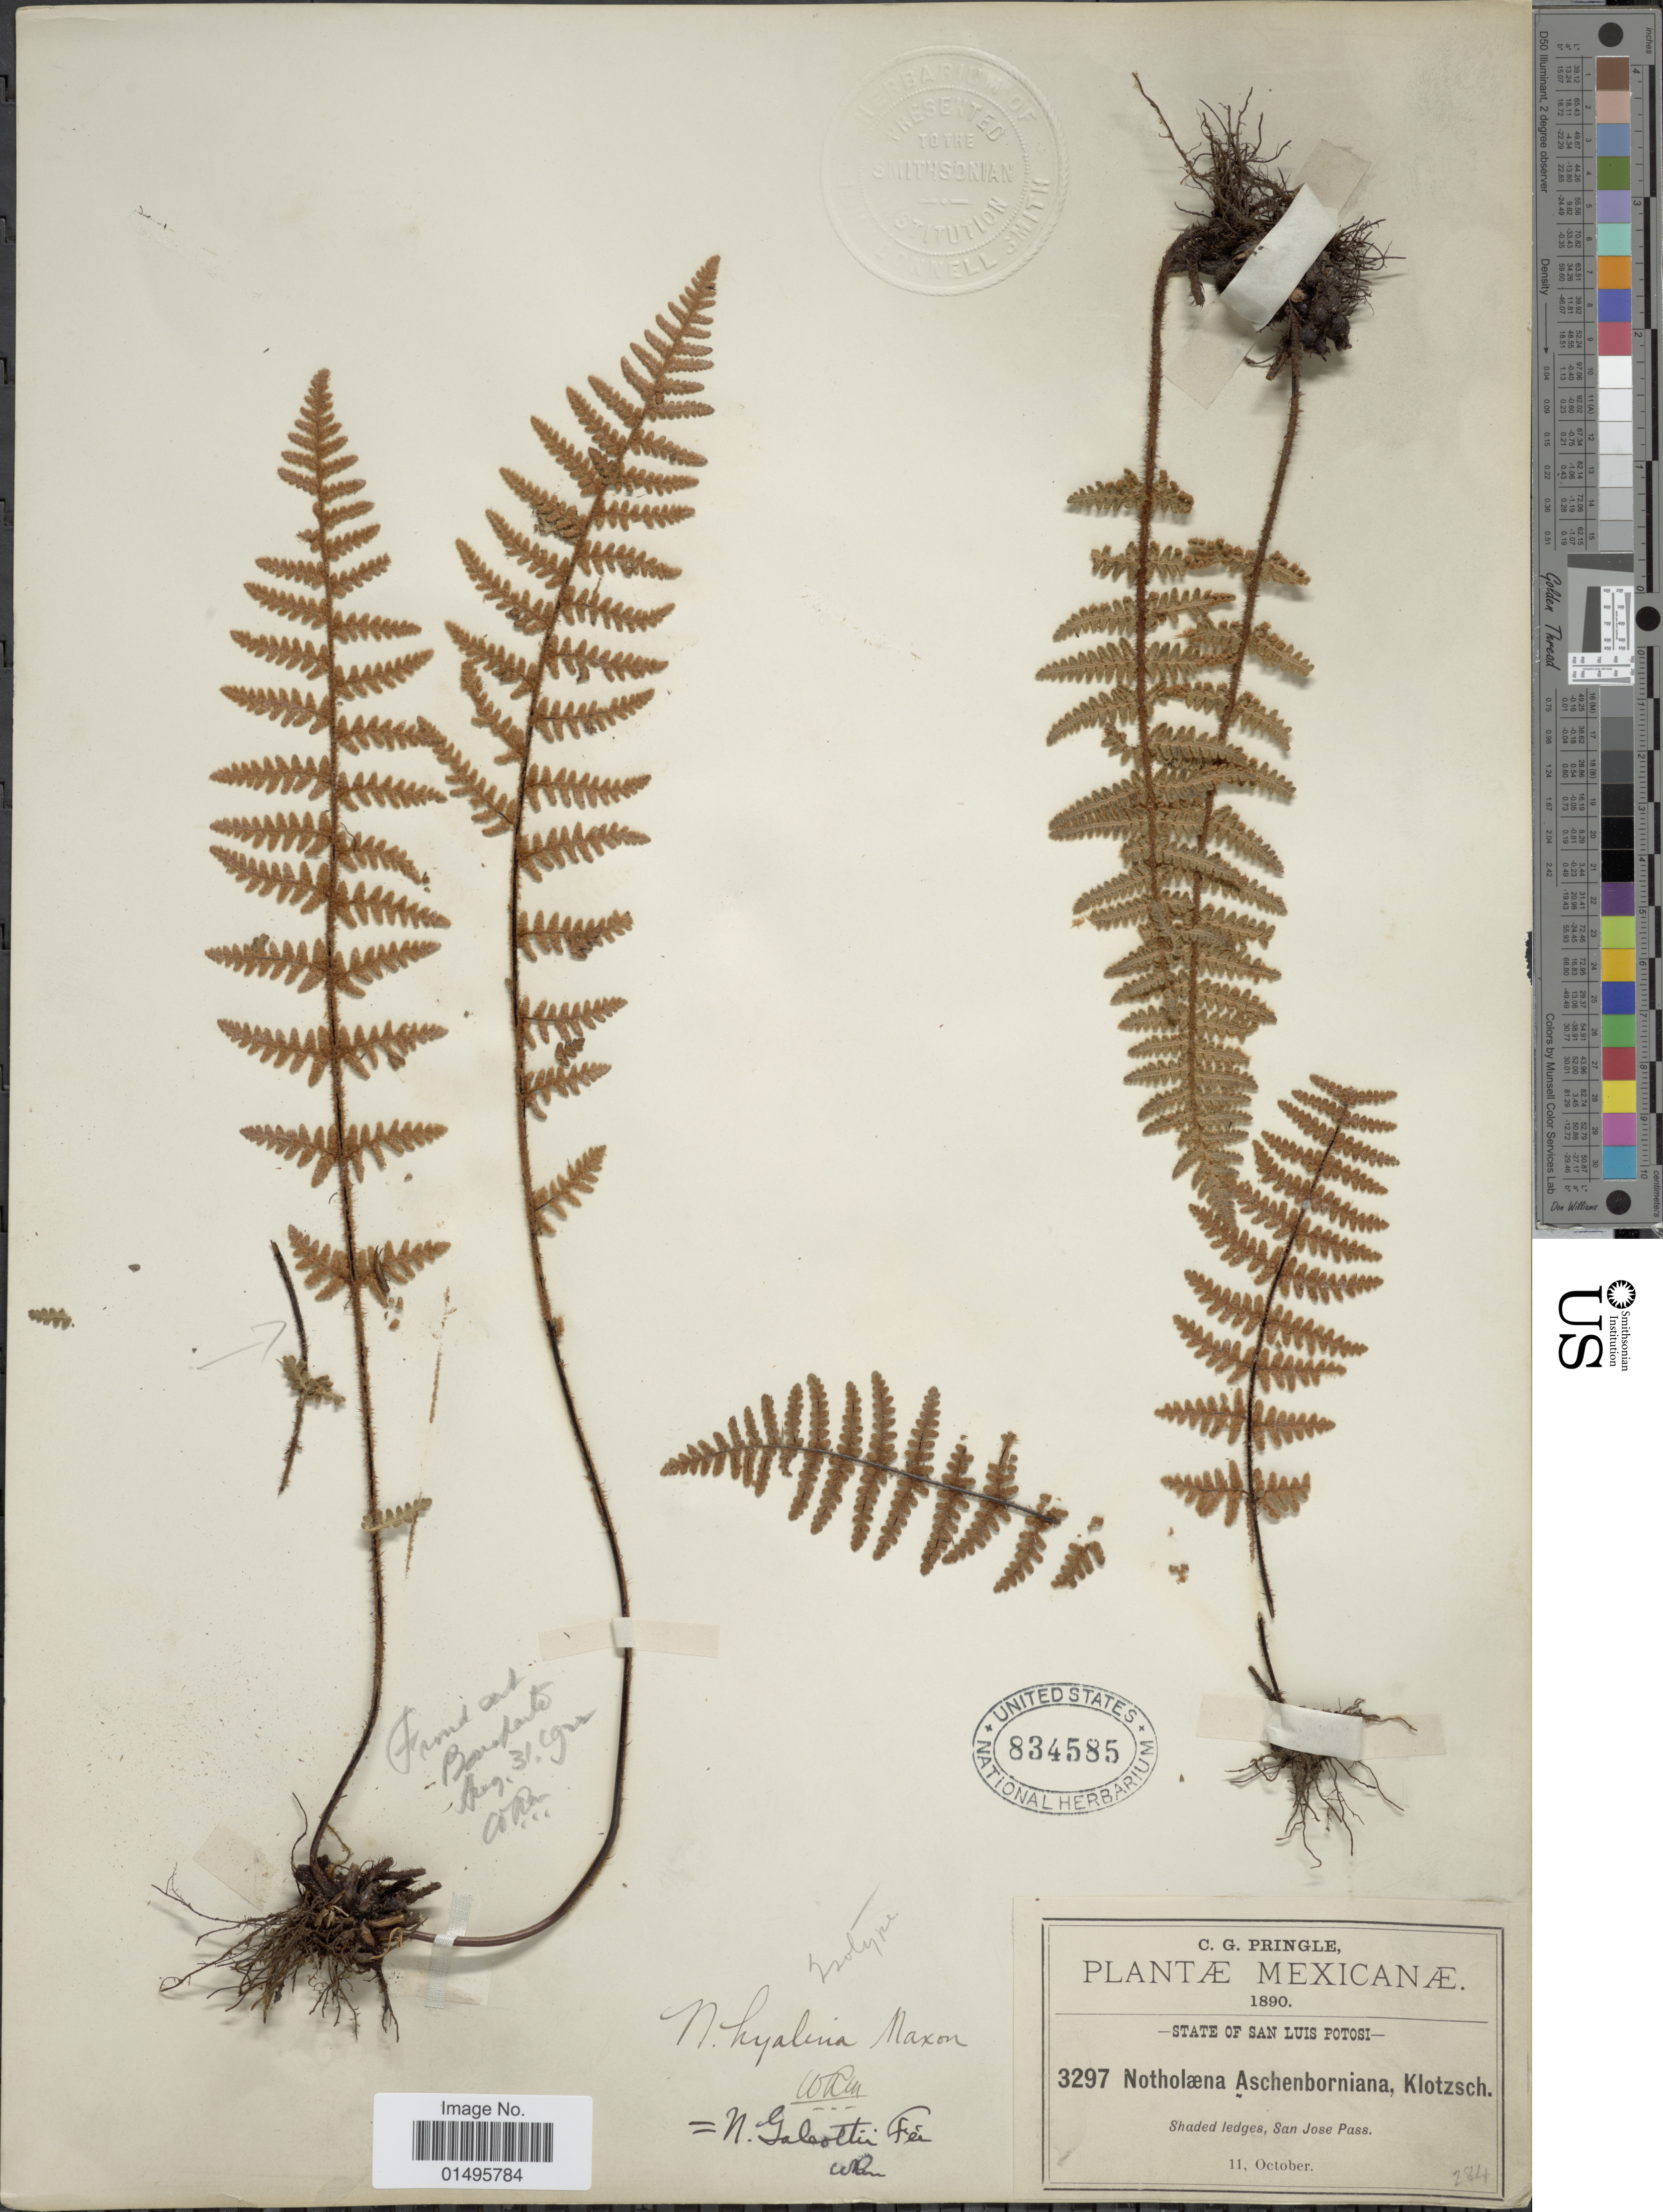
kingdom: Plantae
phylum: Tracheophyta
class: Polypodiopsida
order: Polypodiales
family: Pteridaceae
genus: Notholaena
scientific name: Notholaena galeottii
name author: Fée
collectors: C. G. Pringle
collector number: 3297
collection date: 1890-10-11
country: Mexico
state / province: San Luis Potosí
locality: Shaded ledges, San Jose Pass.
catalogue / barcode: US 834585